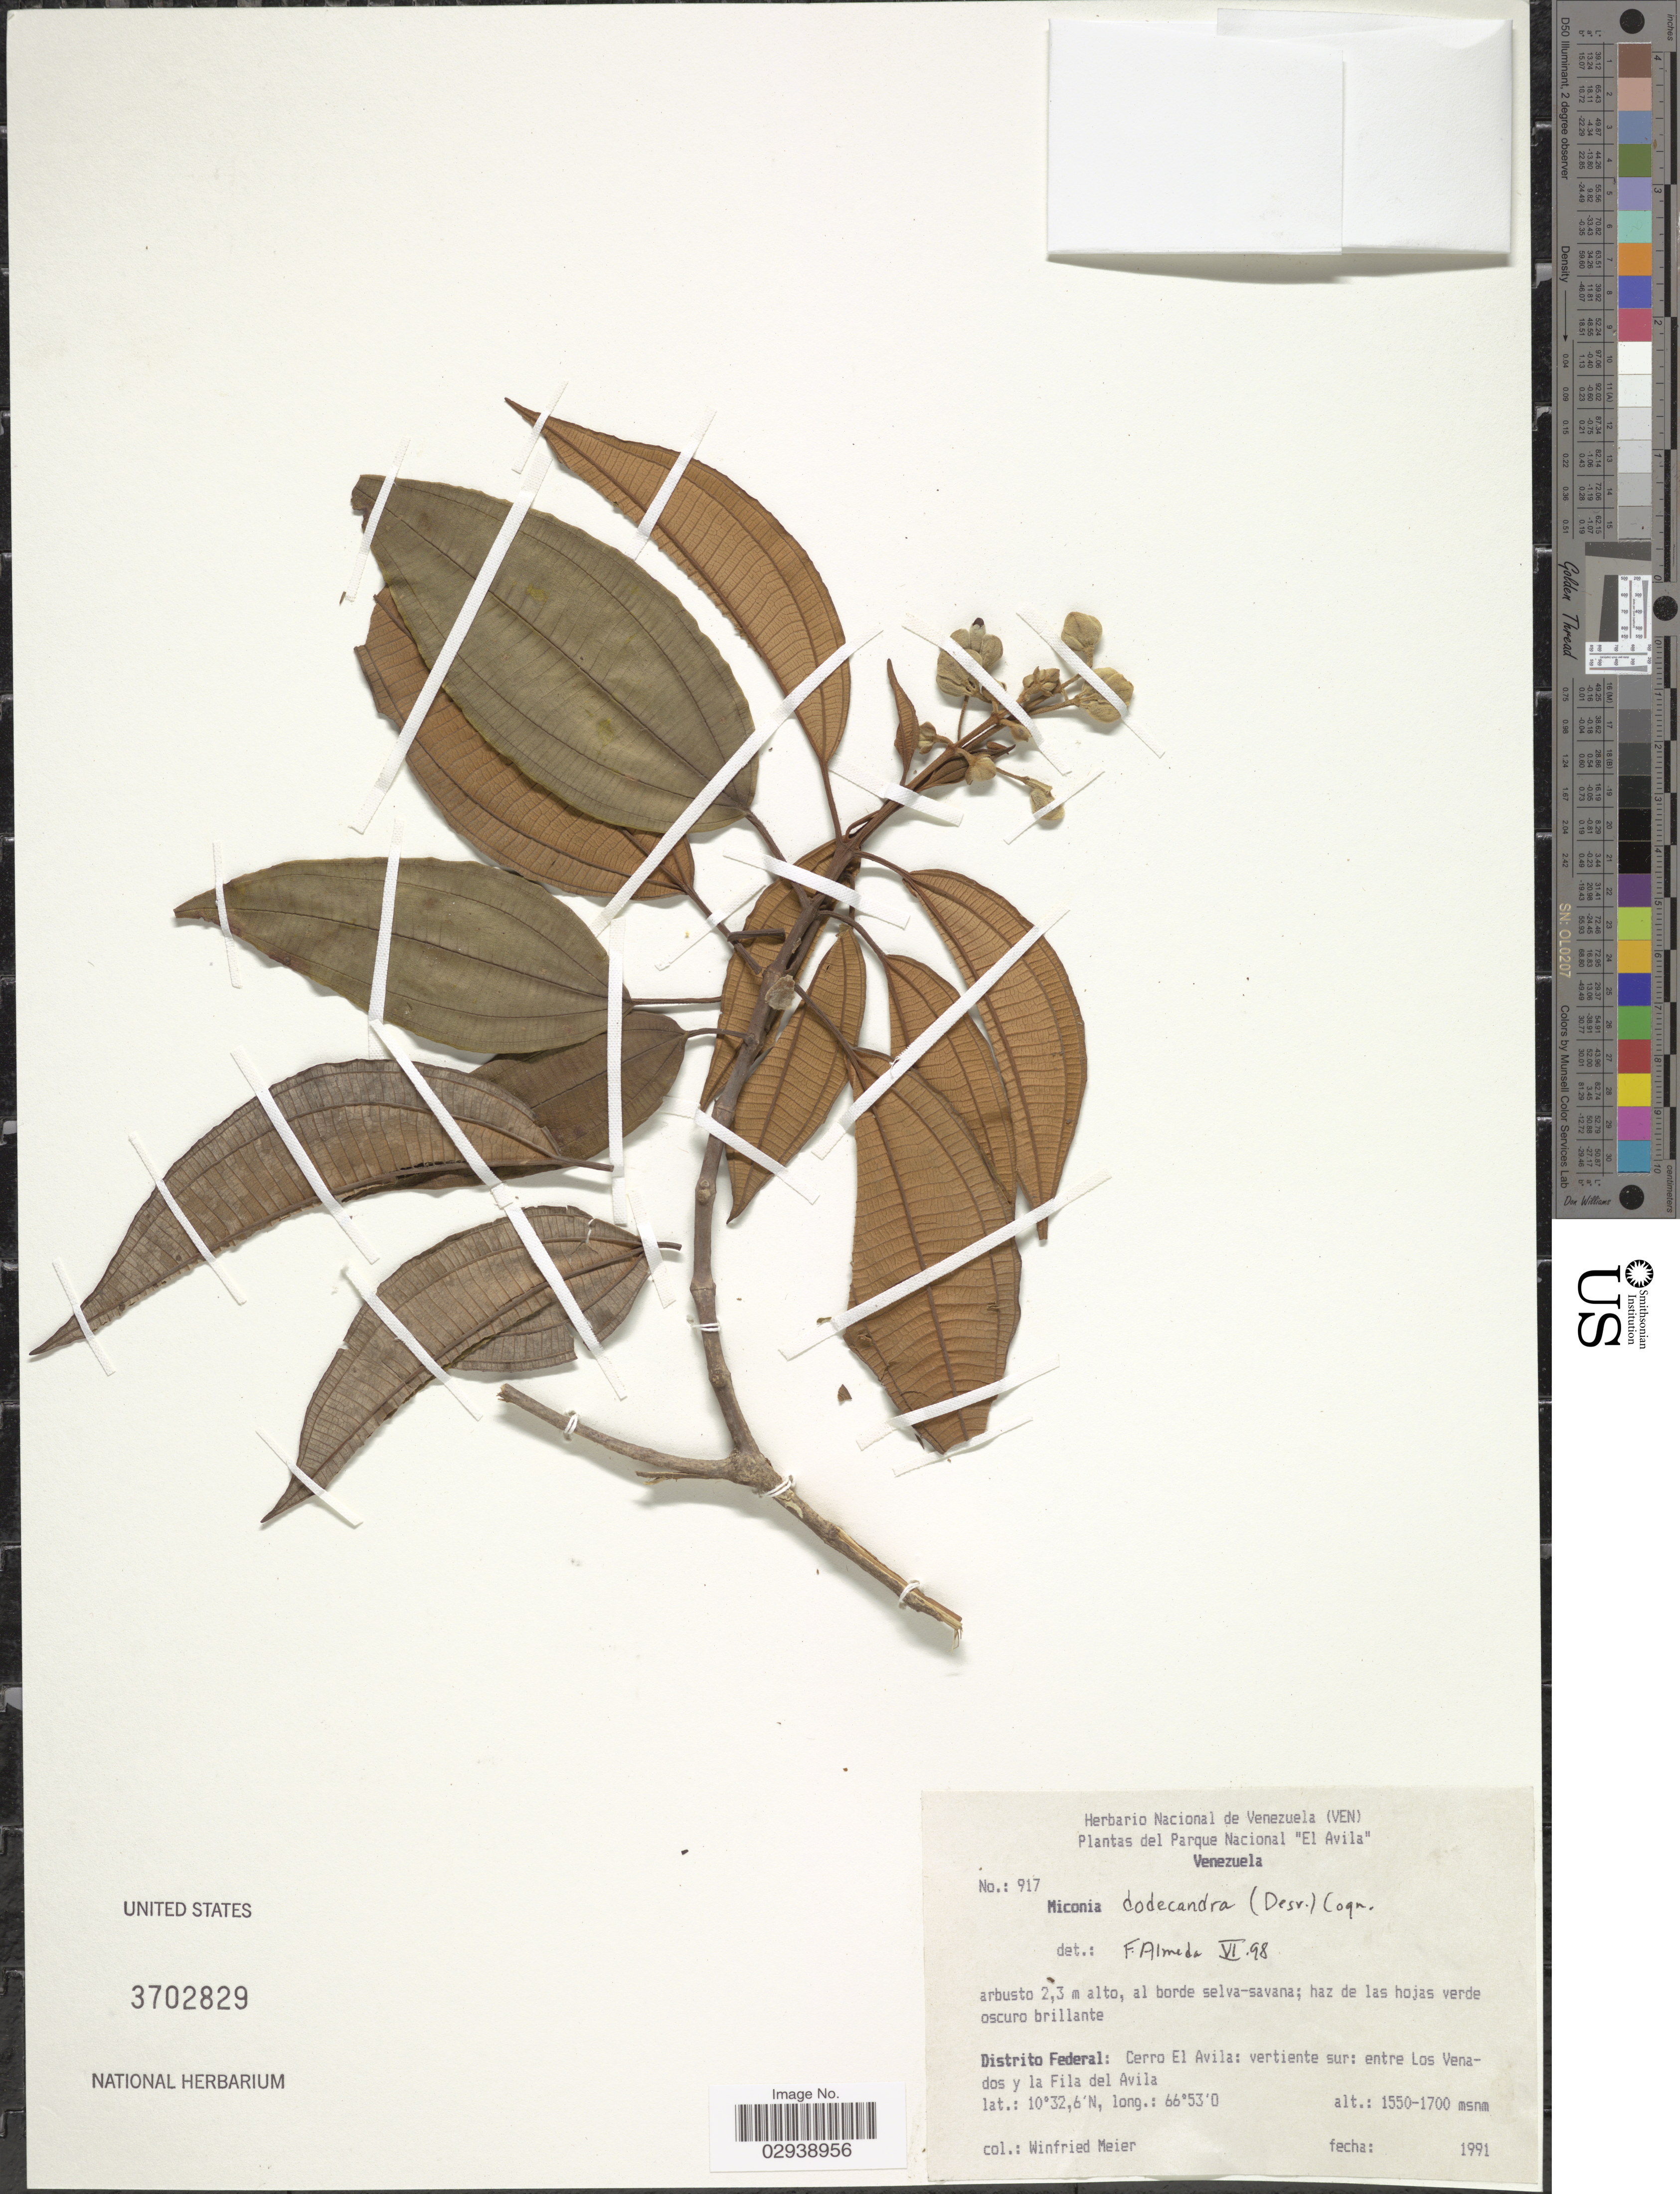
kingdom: Plantae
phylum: Tracheophyta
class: Magnoliopsida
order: Myrtales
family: Melastomataceae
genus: Miconia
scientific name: Miconia dodecandra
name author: Cogn.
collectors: W. Meier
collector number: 917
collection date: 1991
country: Venezuela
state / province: Miranda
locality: Distrito Federal: Cerro El Avila: vertiente sur: entre Los Venados y la Fila del Avila.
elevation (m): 1550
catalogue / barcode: US 3702829